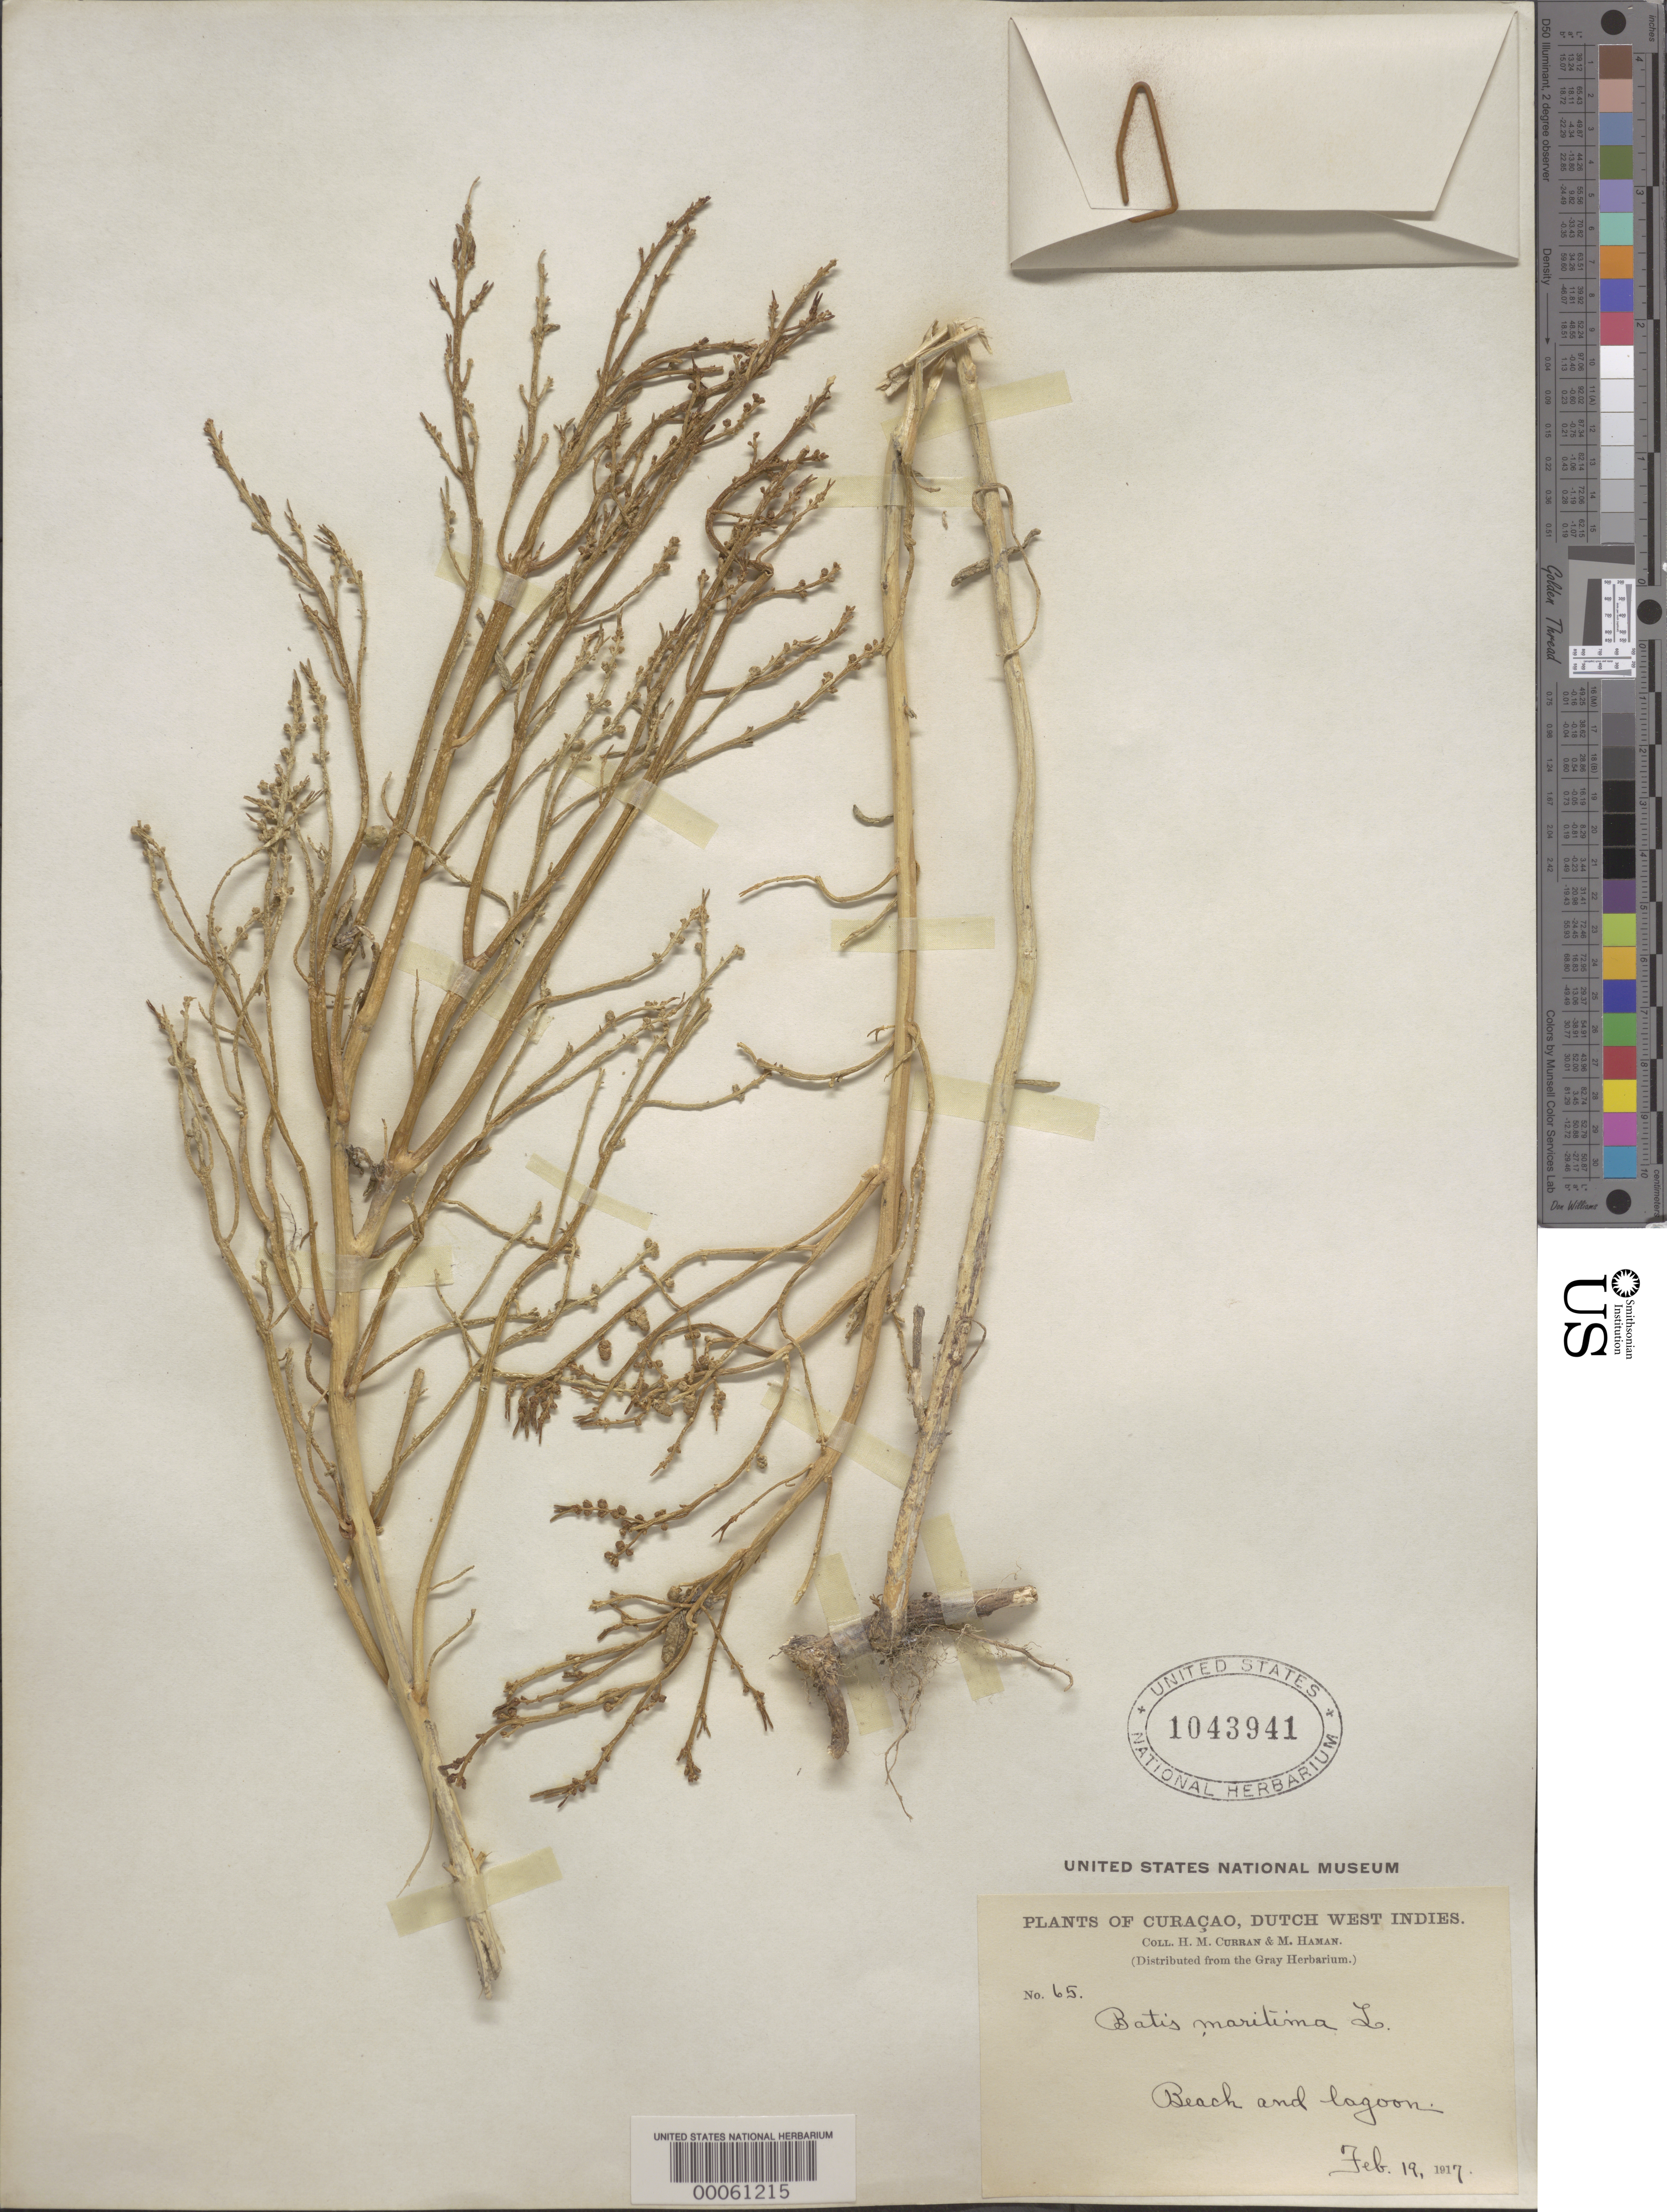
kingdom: Plantae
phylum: Tracheophyta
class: Magnoliopsida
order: Brassicales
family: Bataceae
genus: Batis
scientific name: Batis maritima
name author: L.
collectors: H. M. Curran & M. Haman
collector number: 65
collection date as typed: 19 Feb 1917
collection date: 1917-02-19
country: Curaçao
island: Curaçao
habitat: Beach and lagoon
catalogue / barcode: US 1043941